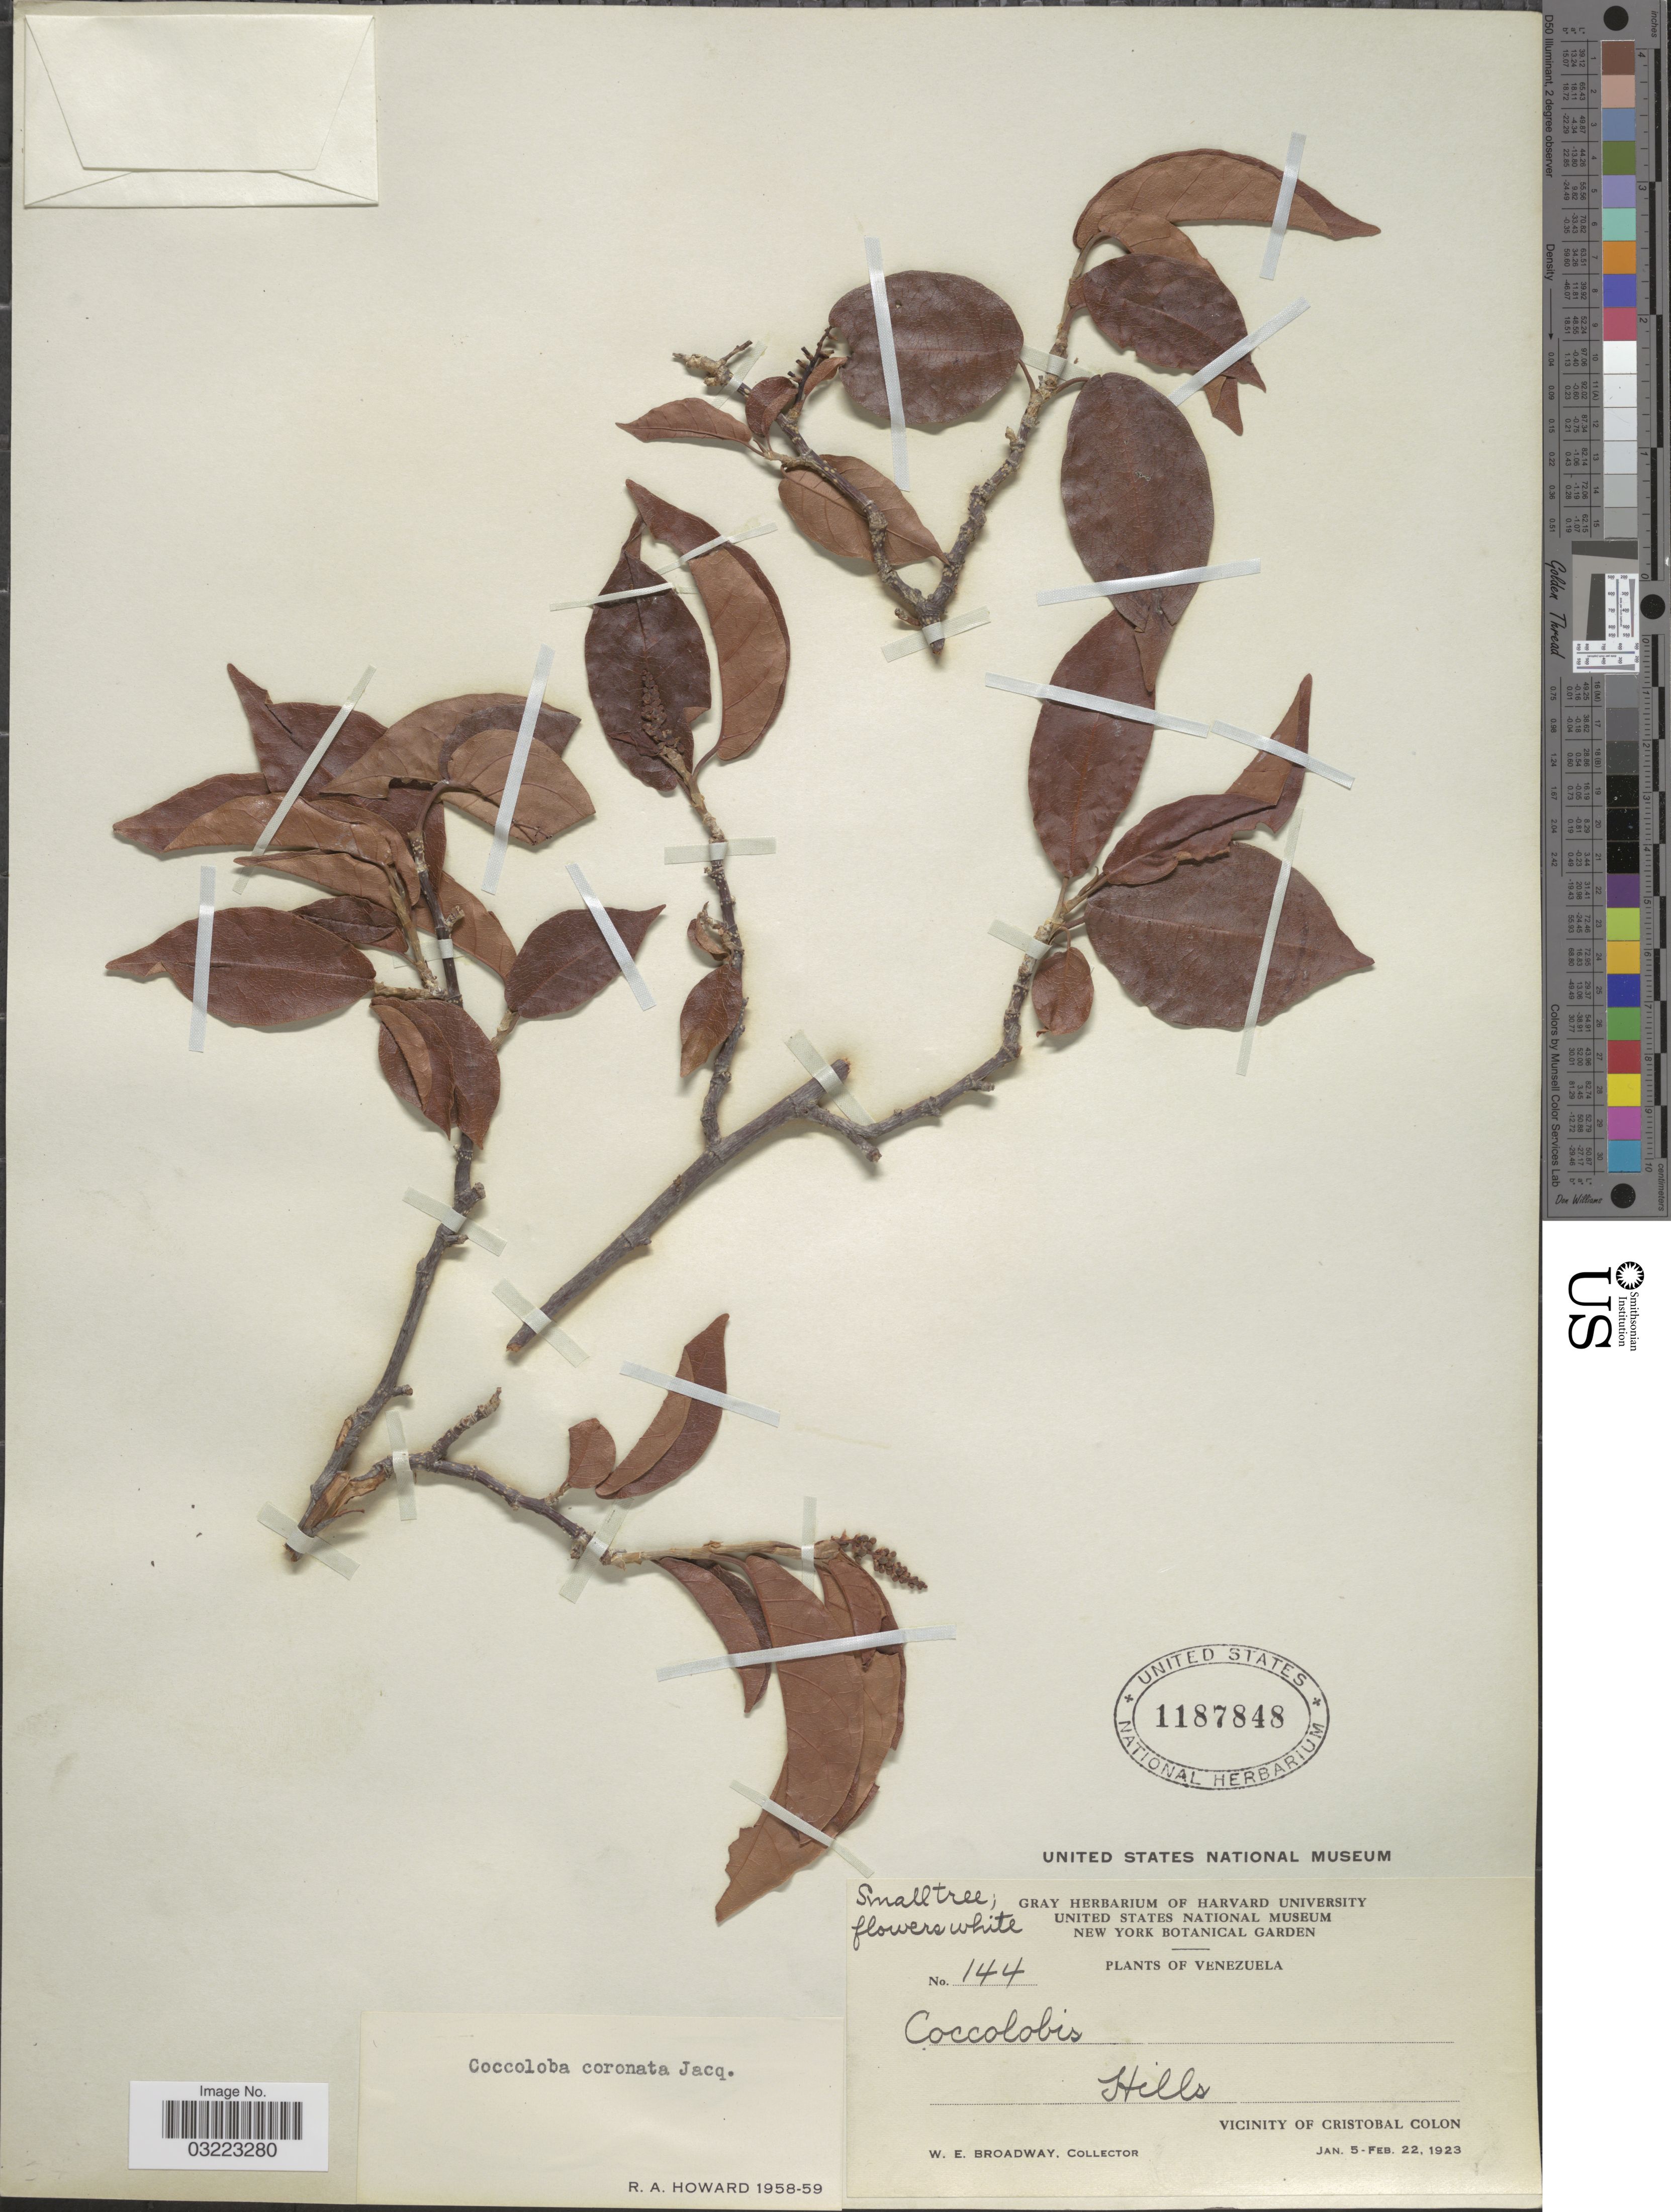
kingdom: Plantae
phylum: Tracheophyta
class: Magnoliopsida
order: Caryophyllales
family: Polygonaceae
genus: Coccoloba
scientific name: Coccoloba coronata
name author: Jacq.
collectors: W. E. Broadway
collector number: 144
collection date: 1923-01-05/1923-02-22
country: Venezuela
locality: Vicinity of Cristobal Colon.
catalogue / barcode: US 1187848